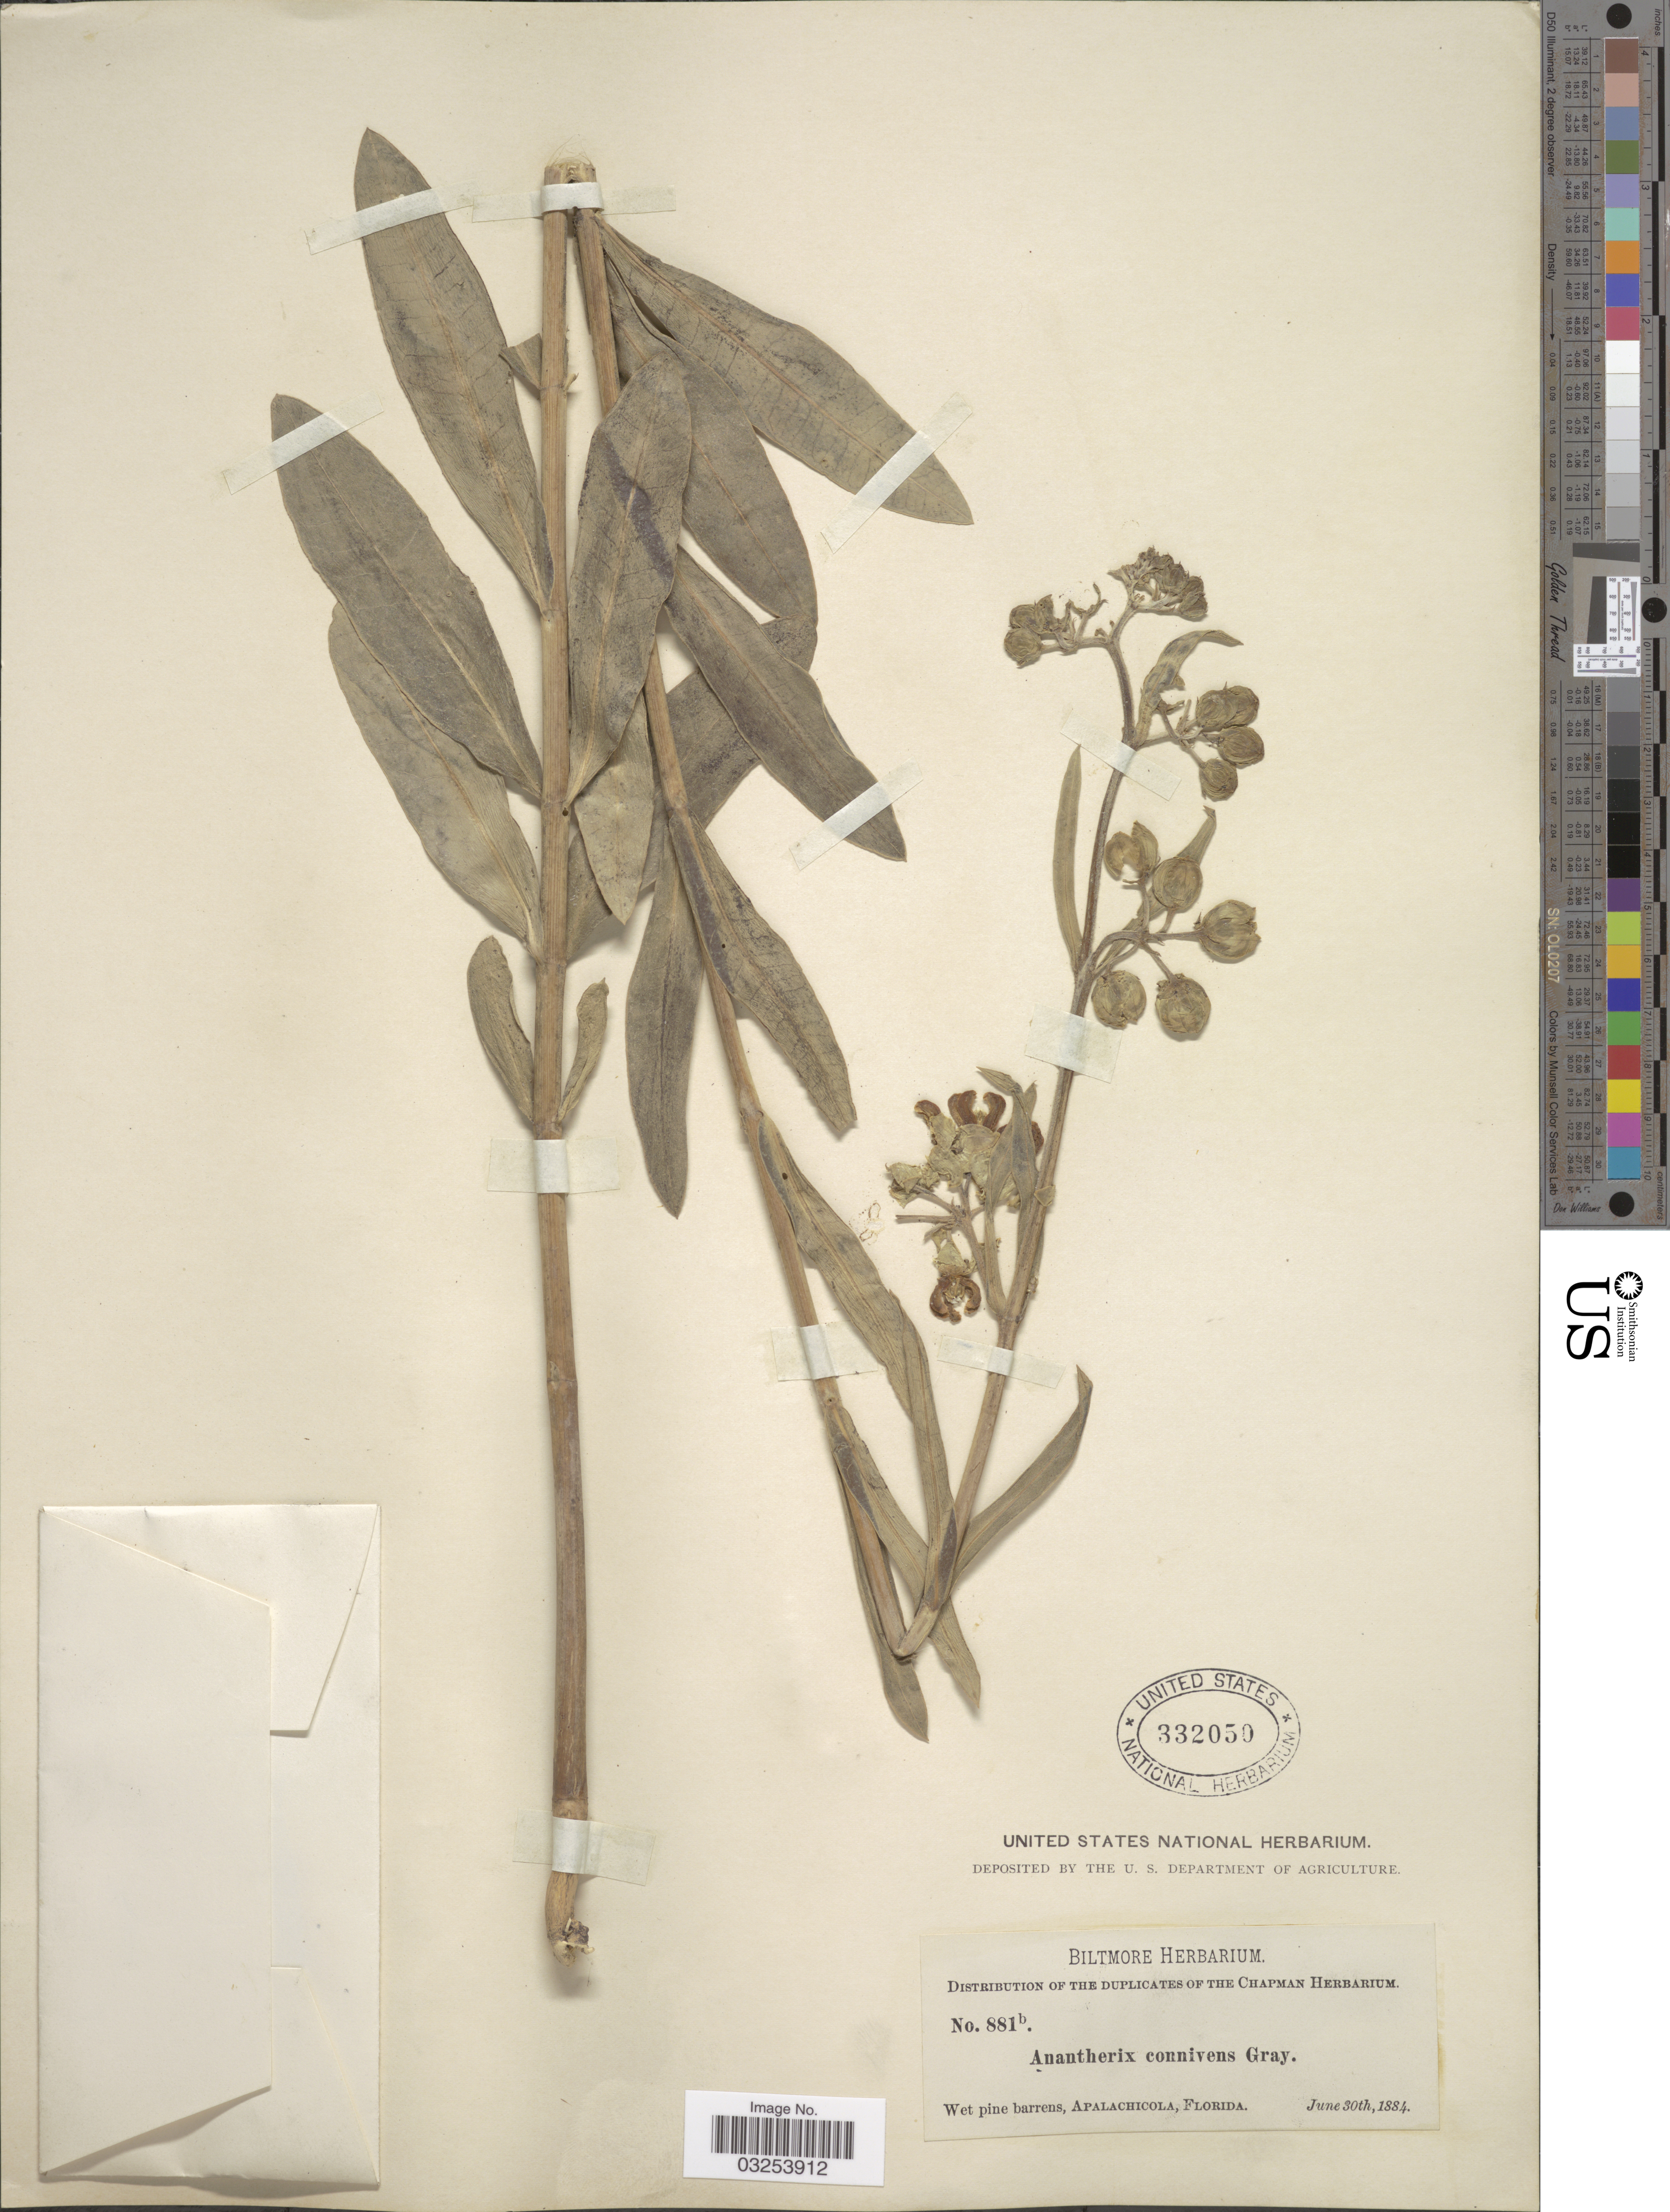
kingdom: Plantae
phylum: Tracheophyta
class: Magnoliopsida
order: Gentianales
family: Apocynaceae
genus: Asclepias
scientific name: Asclepias connivens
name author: Baldwin ex Elliot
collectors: ex herb. Biltmore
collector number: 881b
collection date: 1884-06-30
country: United States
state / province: Florida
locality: Apalachicola.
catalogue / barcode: US 332050